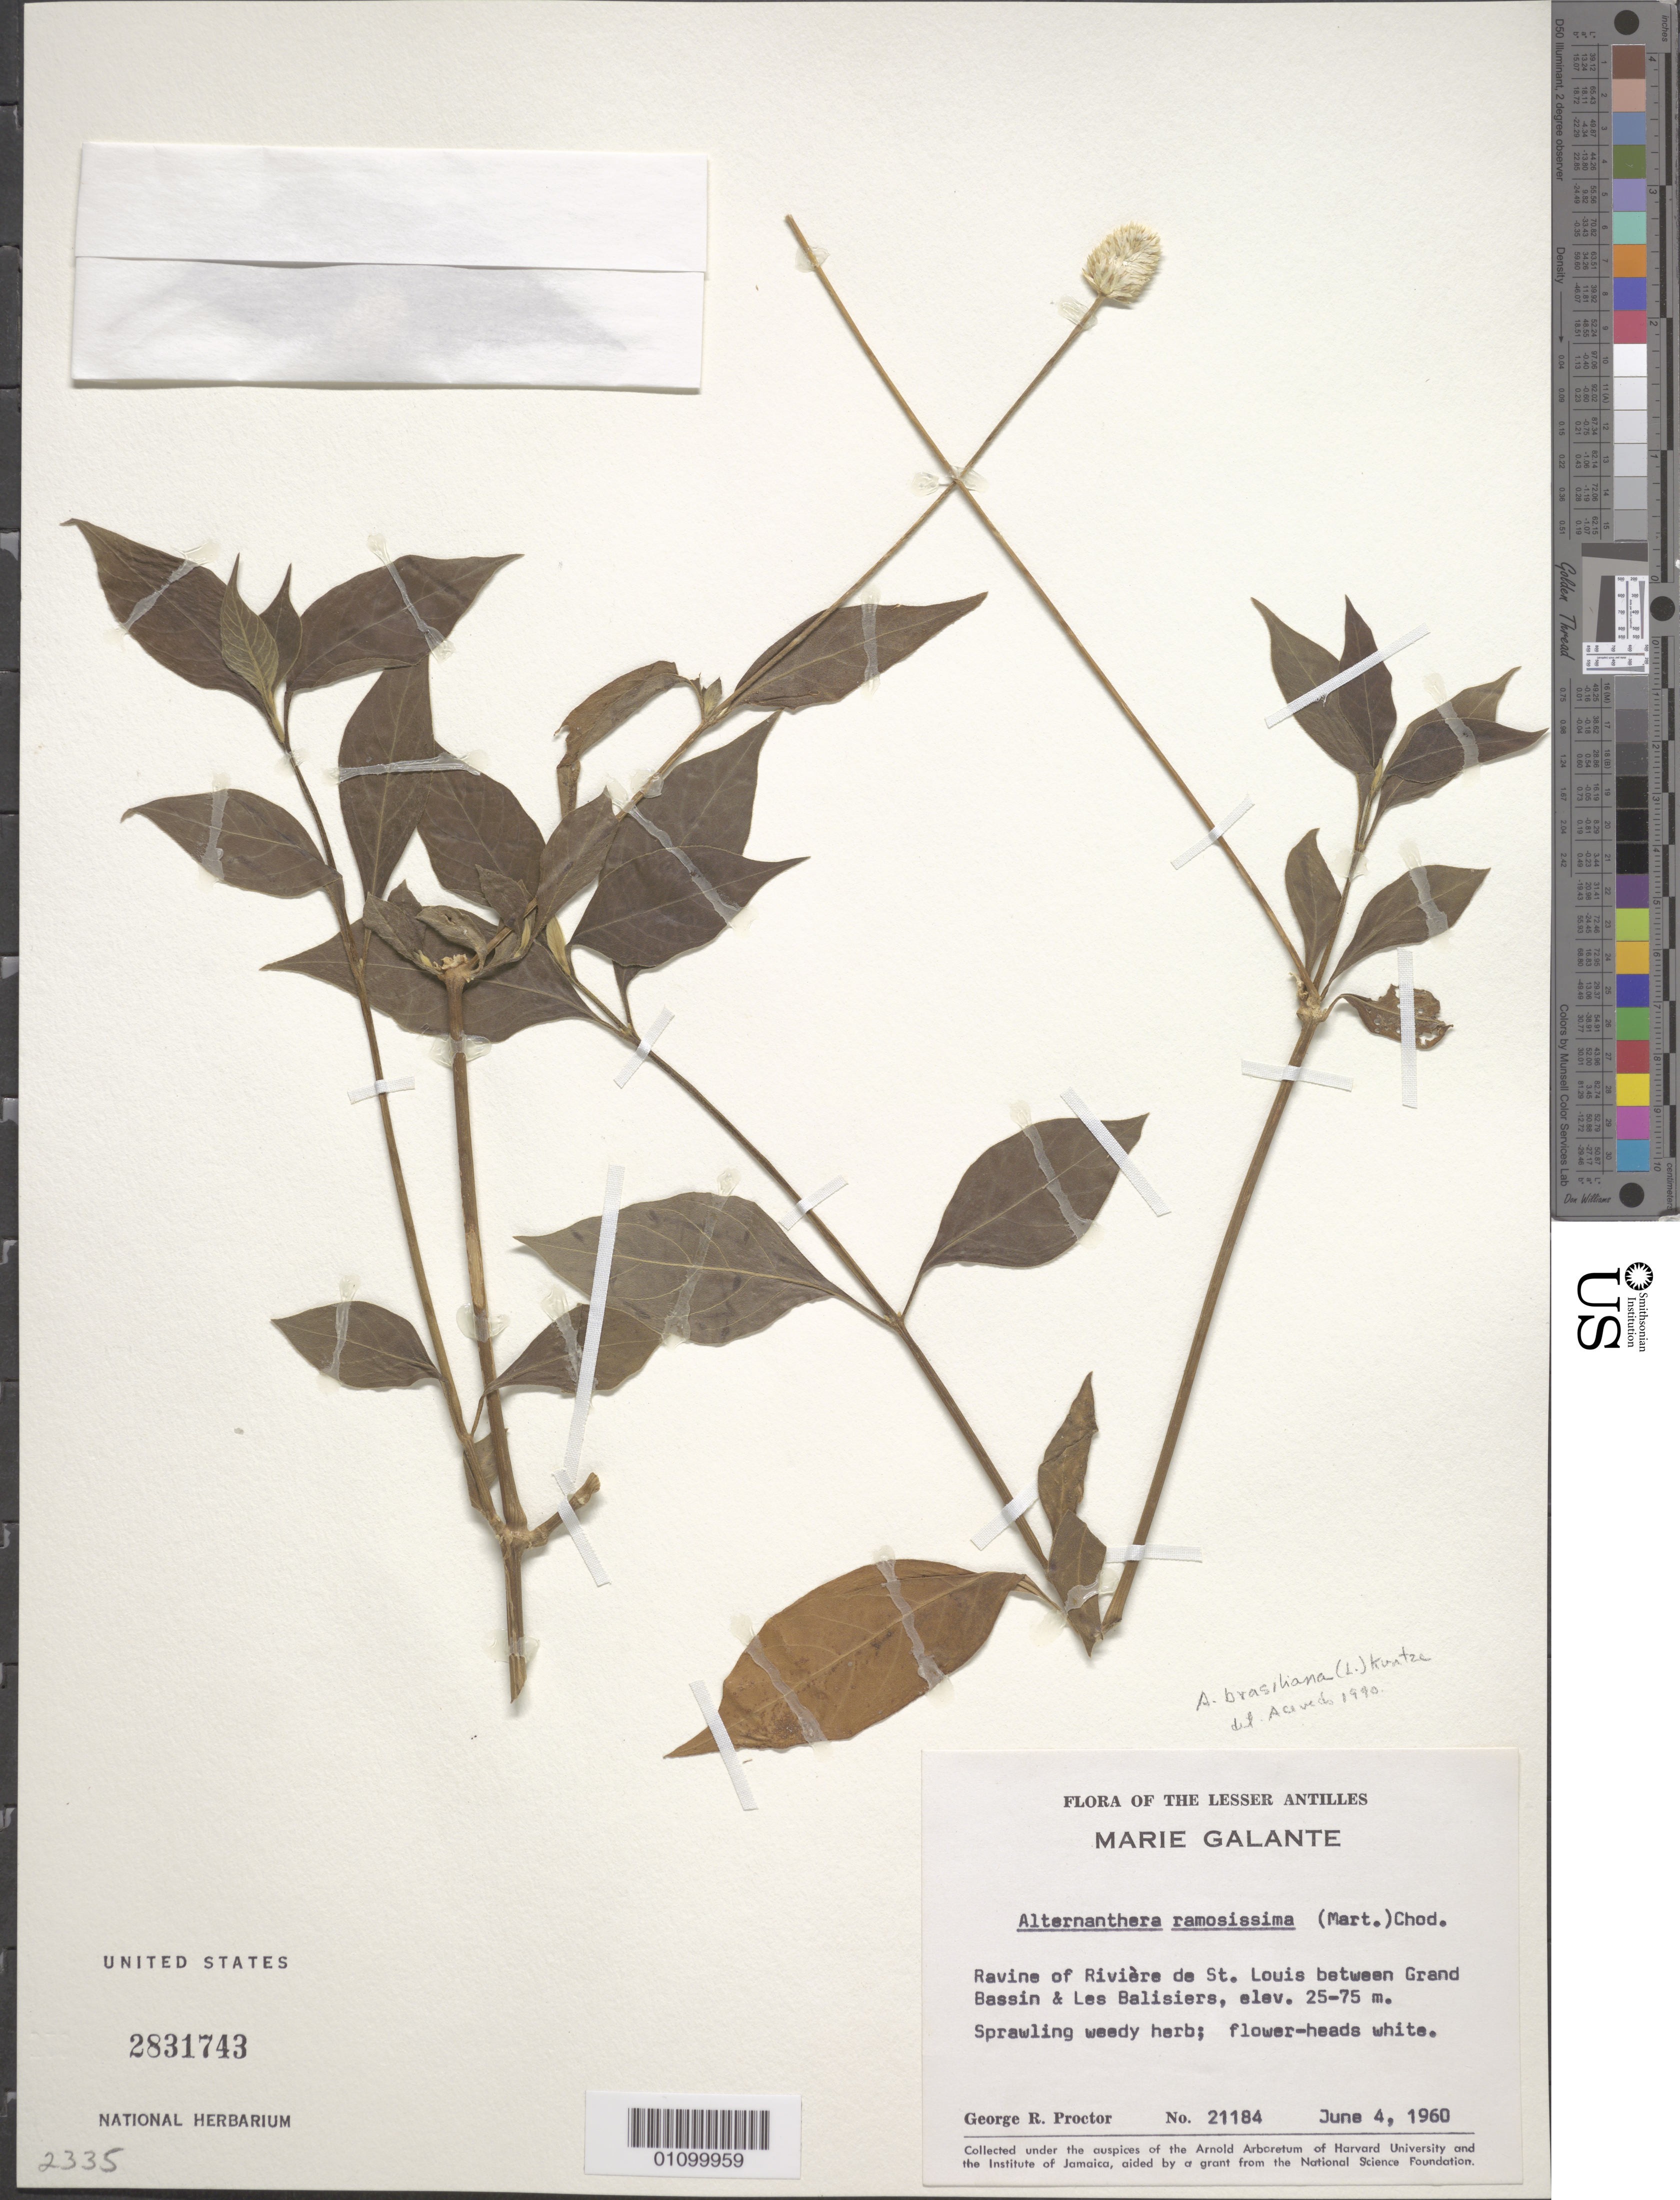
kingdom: Plantae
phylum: Tracheophyta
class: Magnoliopsida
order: Caryophyllales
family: Amaranthaceae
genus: Alternanthera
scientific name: Alternanthera brasiliana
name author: (L.) Kuntze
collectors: G. R. Proctor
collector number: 21184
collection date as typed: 04 Jun 1960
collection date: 1960-06-04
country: Guadeloupe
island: Marie Galante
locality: Ravine of Riviere de St. Louis between Grand Bassin & Lee Balisiers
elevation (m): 25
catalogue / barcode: US 2831743